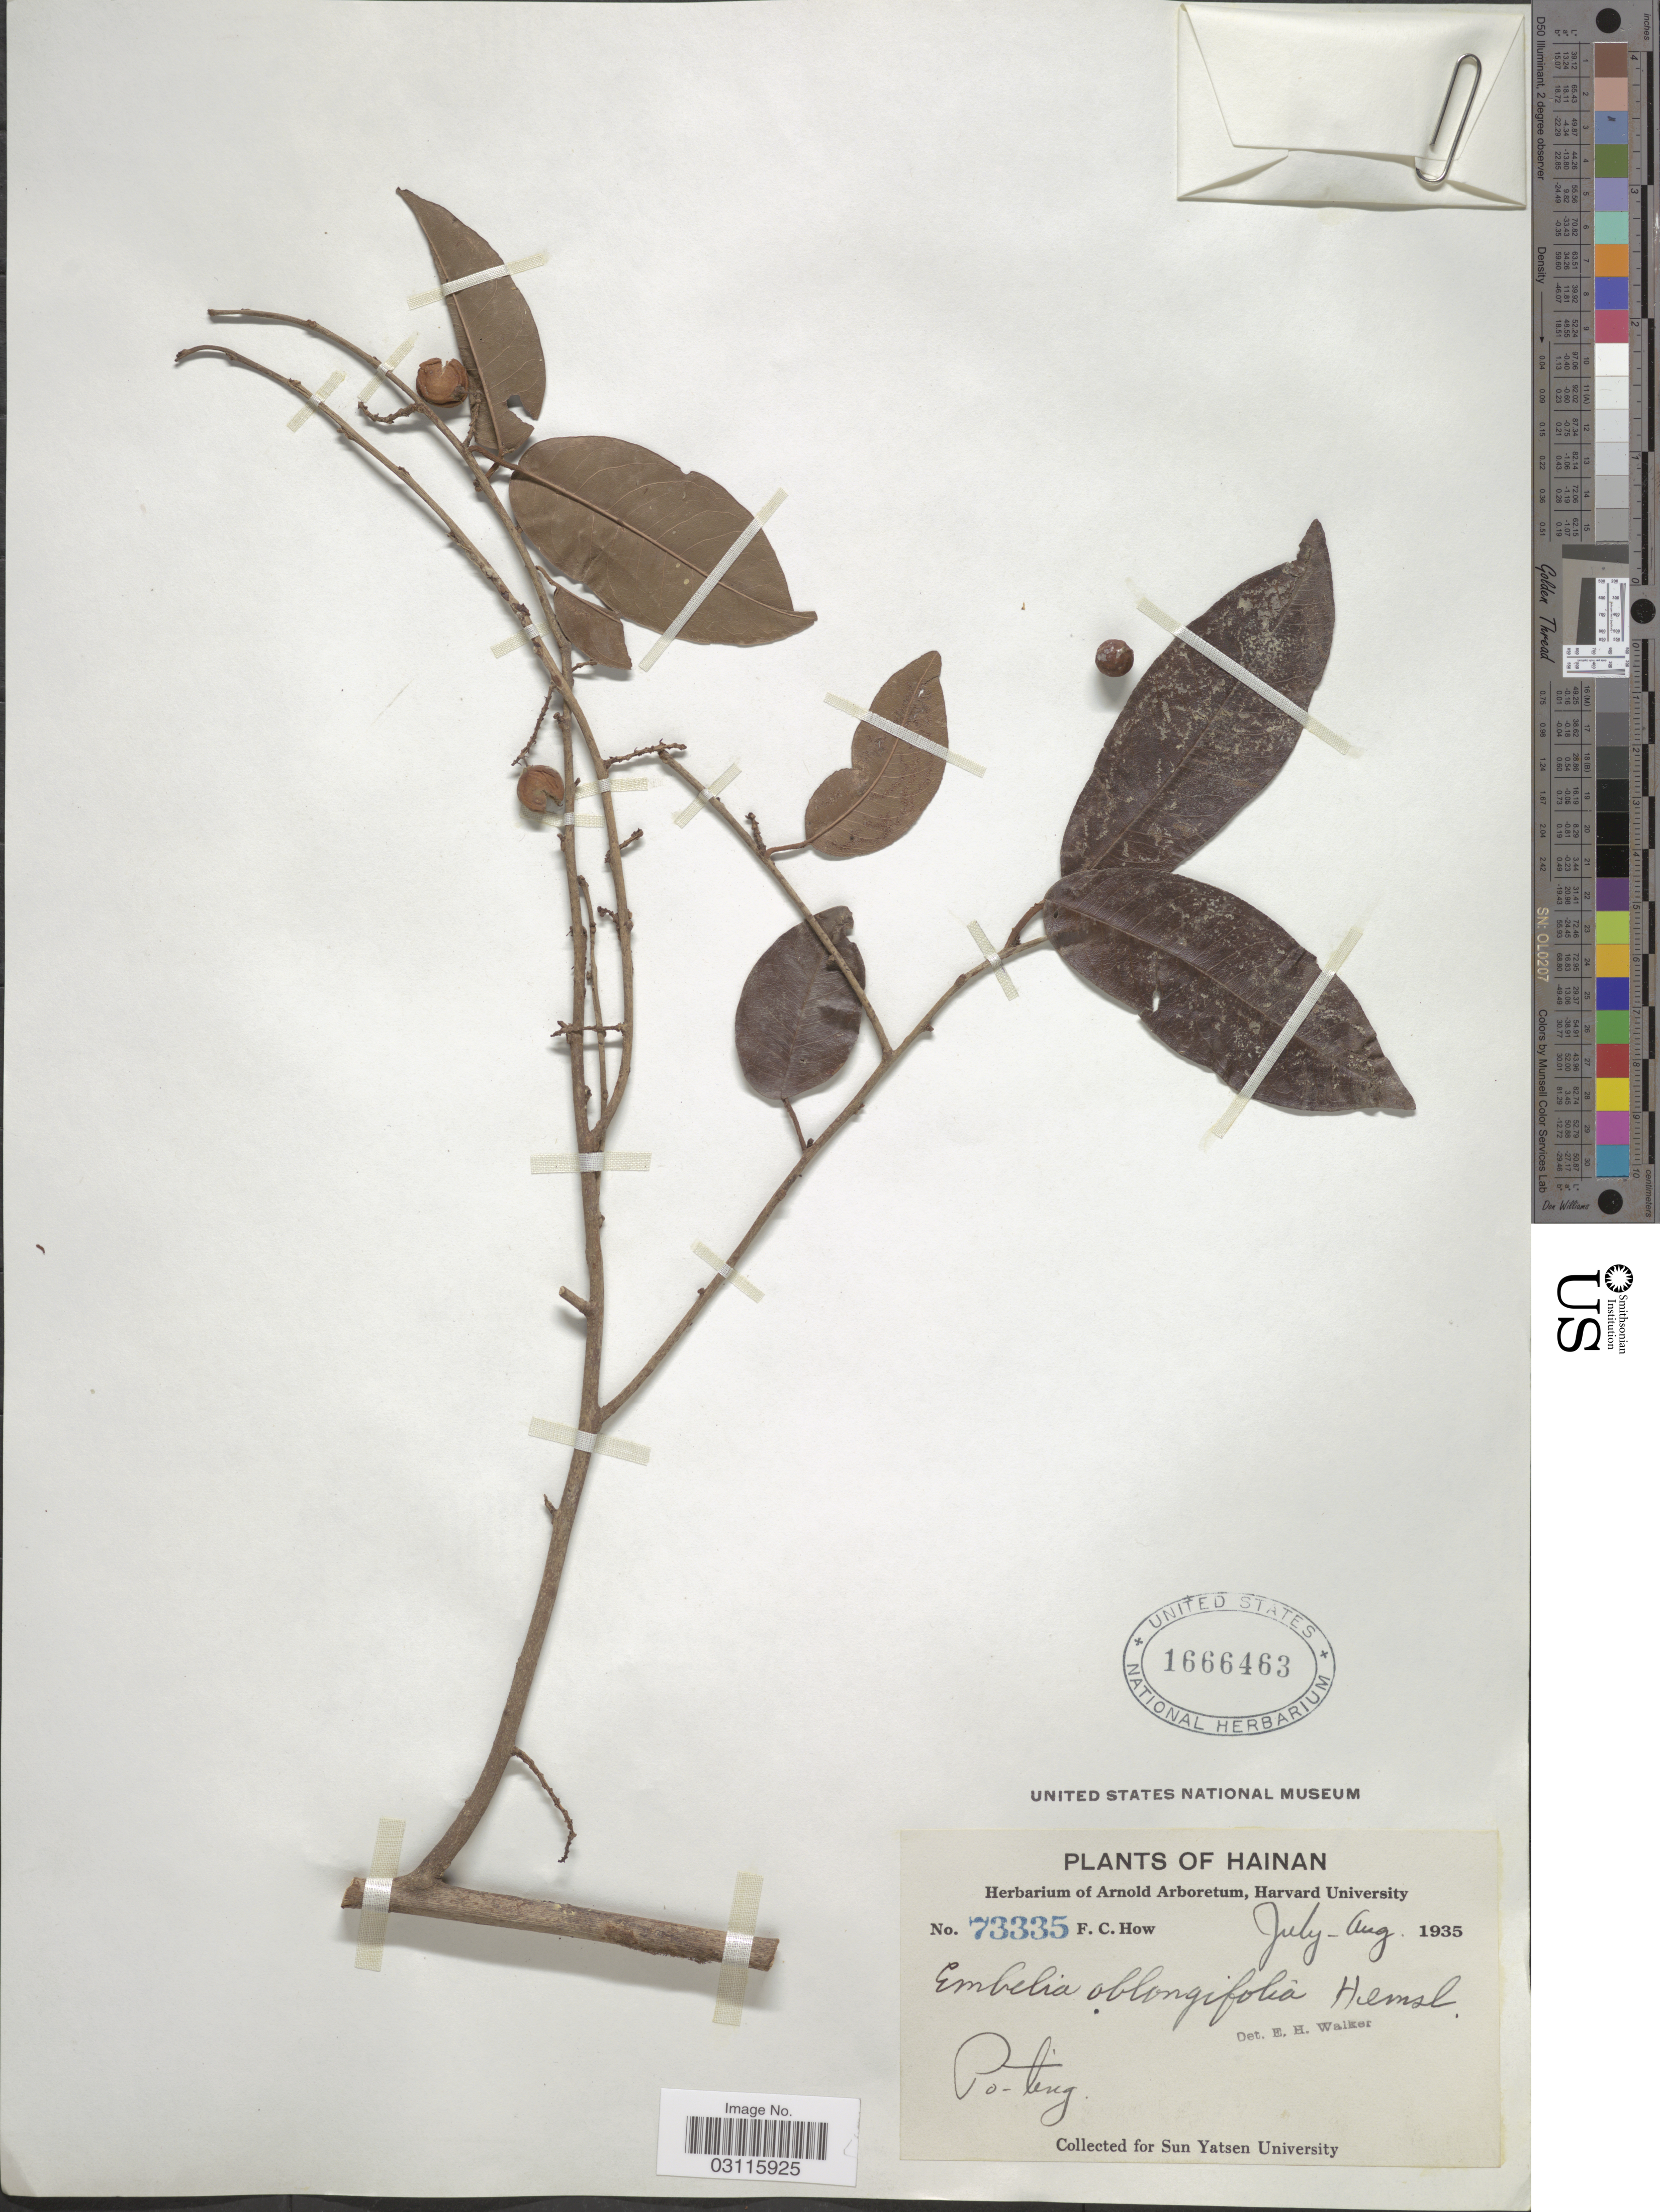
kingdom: Plantae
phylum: Tracheophyta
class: Magnoliopsida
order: Ericales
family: Primulaceae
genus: Embelia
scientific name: Embelia oblongifolia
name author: Hemsl.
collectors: F. C. How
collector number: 73335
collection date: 1935-07/1935-08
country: China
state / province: Hainan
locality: Po-ting.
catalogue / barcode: US 166463